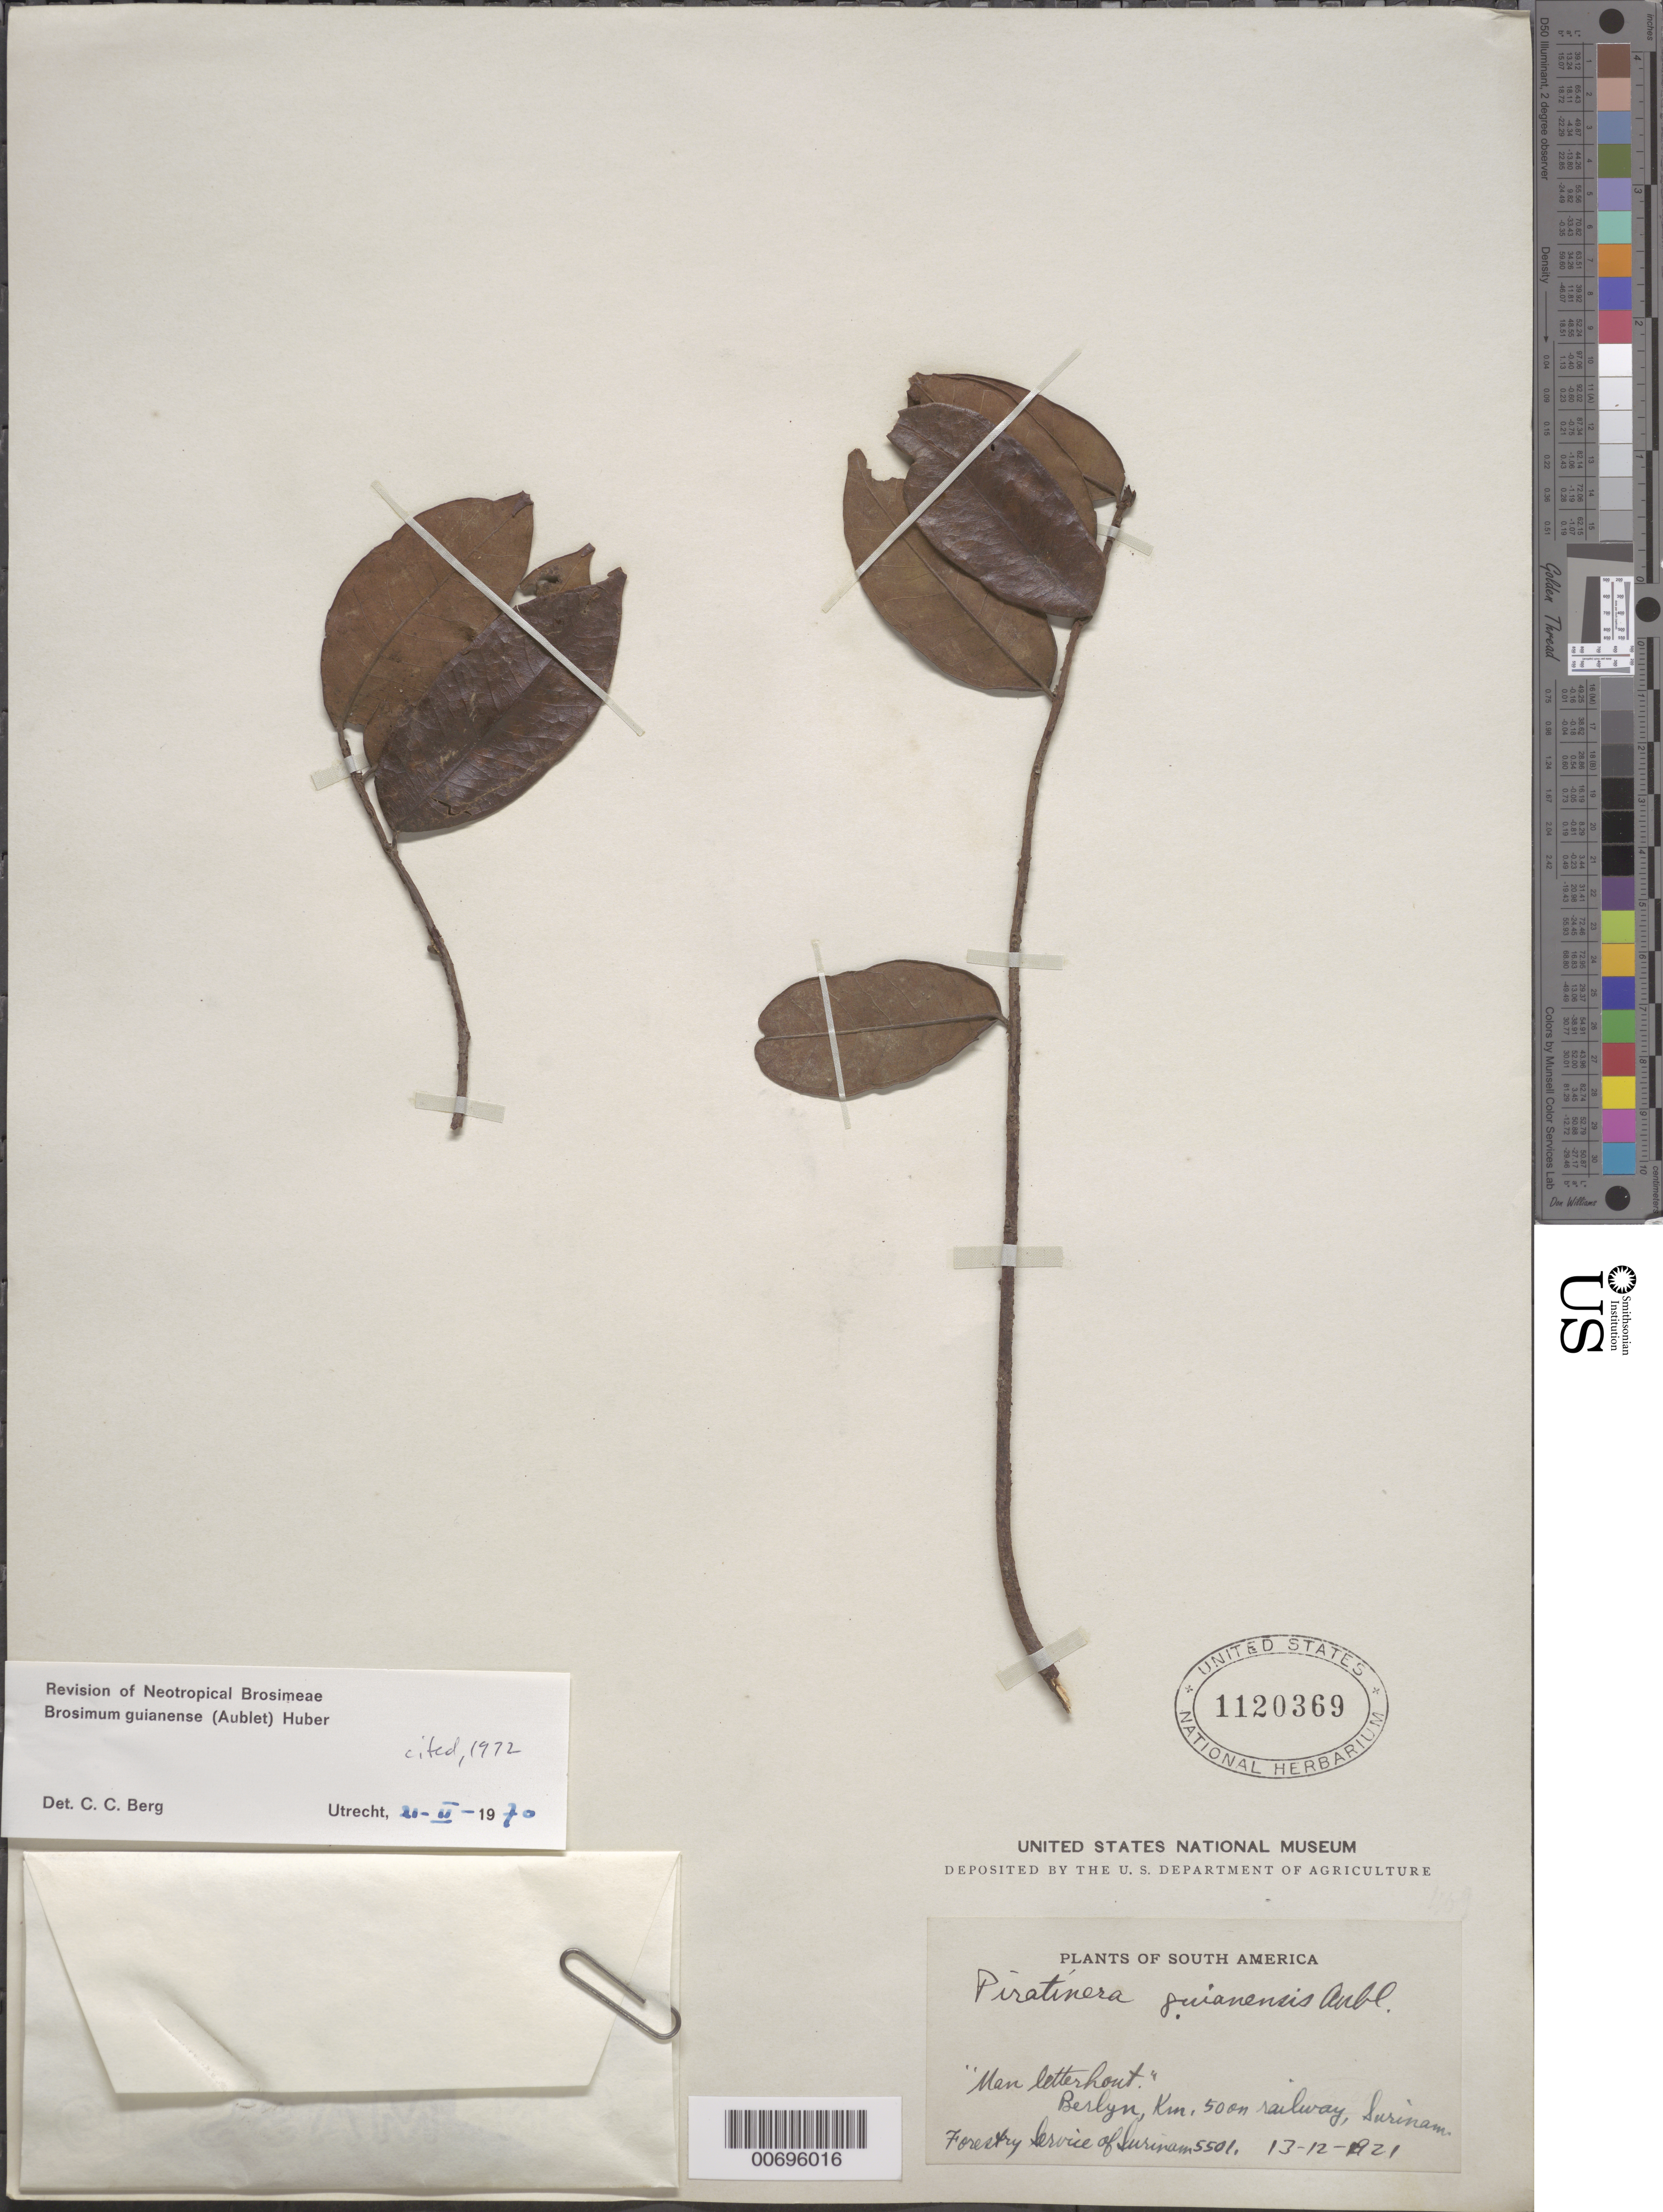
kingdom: Plantae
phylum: Tracheophyta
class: Magnoliopsida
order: Rosales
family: Moraceae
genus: Brosimum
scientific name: Brosimum guianense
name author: (Aubl.) Huber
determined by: Berg, C. C.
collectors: Forestry Bureau-Surinam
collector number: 5501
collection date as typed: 13-Dec-21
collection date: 1921-12-13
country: Suriname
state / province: Para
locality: Berlijn; km 50 on Railway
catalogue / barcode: US 1120369